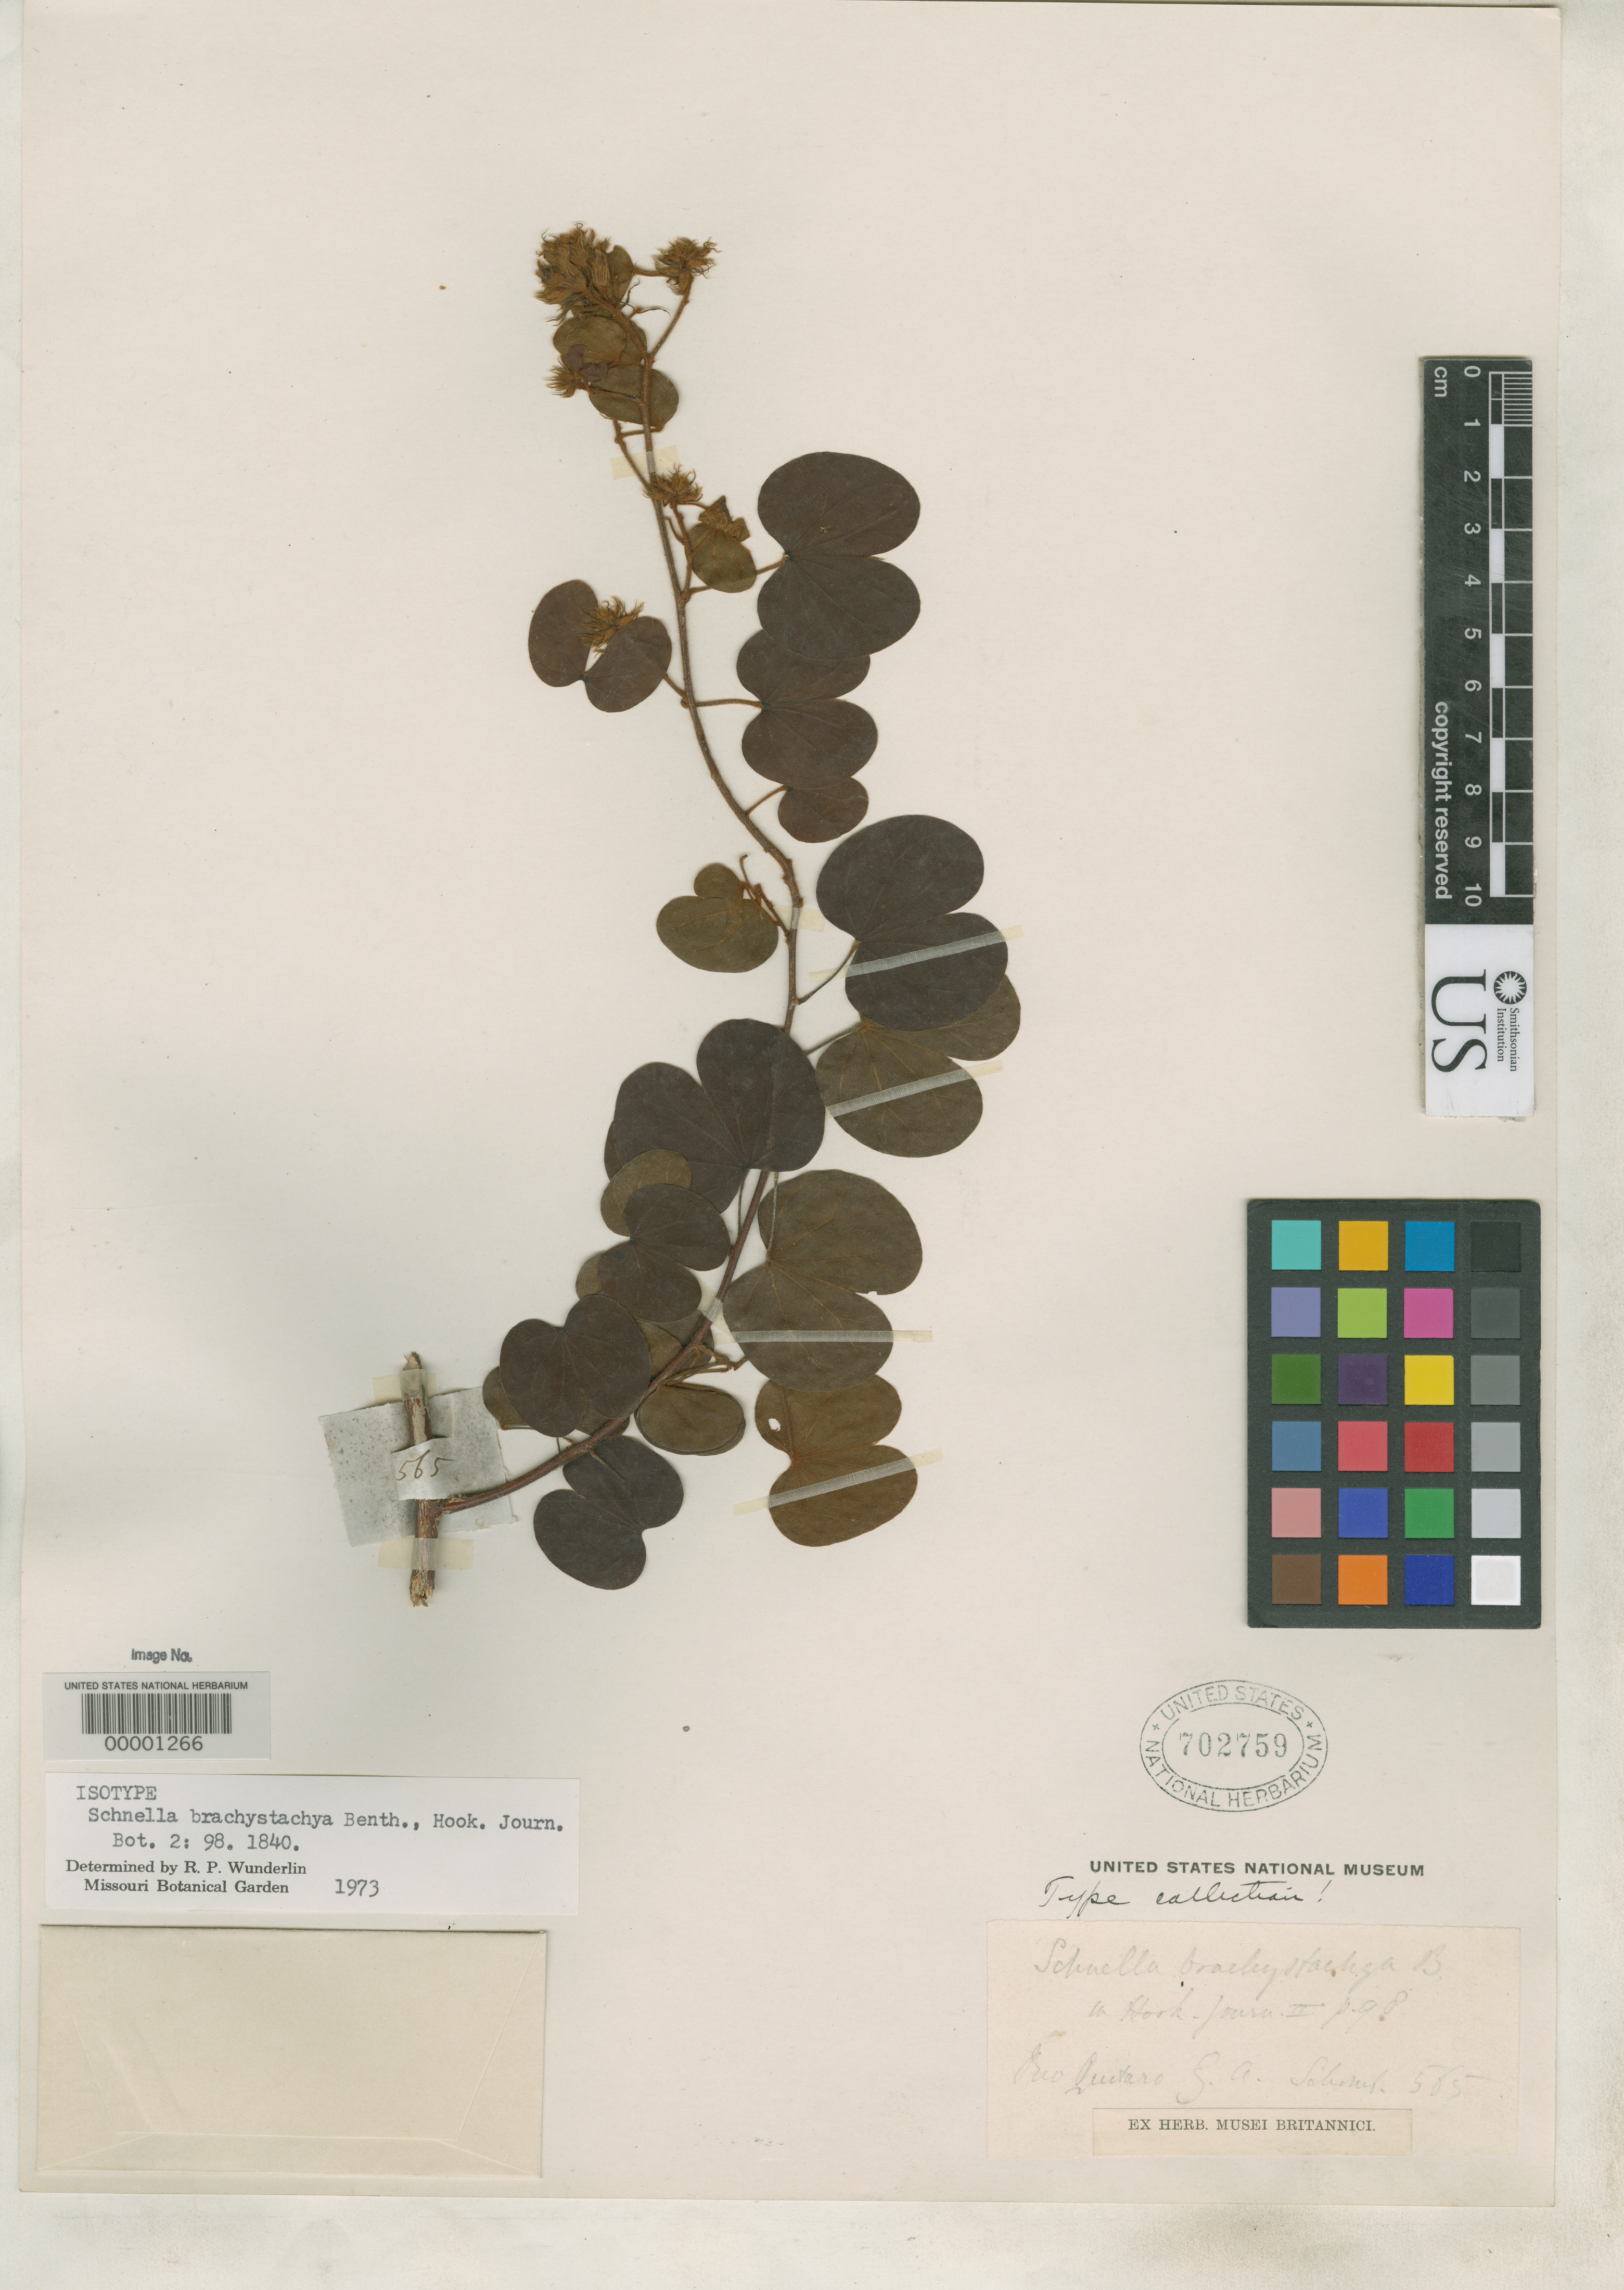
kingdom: Plantae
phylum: Tracheophyta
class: Magnoliopsida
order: Fabales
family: Fabaceae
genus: Schnella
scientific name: Schnella brachystachya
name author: Benth.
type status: Isotype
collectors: R. H. Schomburgk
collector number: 565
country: Guyana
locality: Rio Quitaro.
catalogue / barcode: US 702759